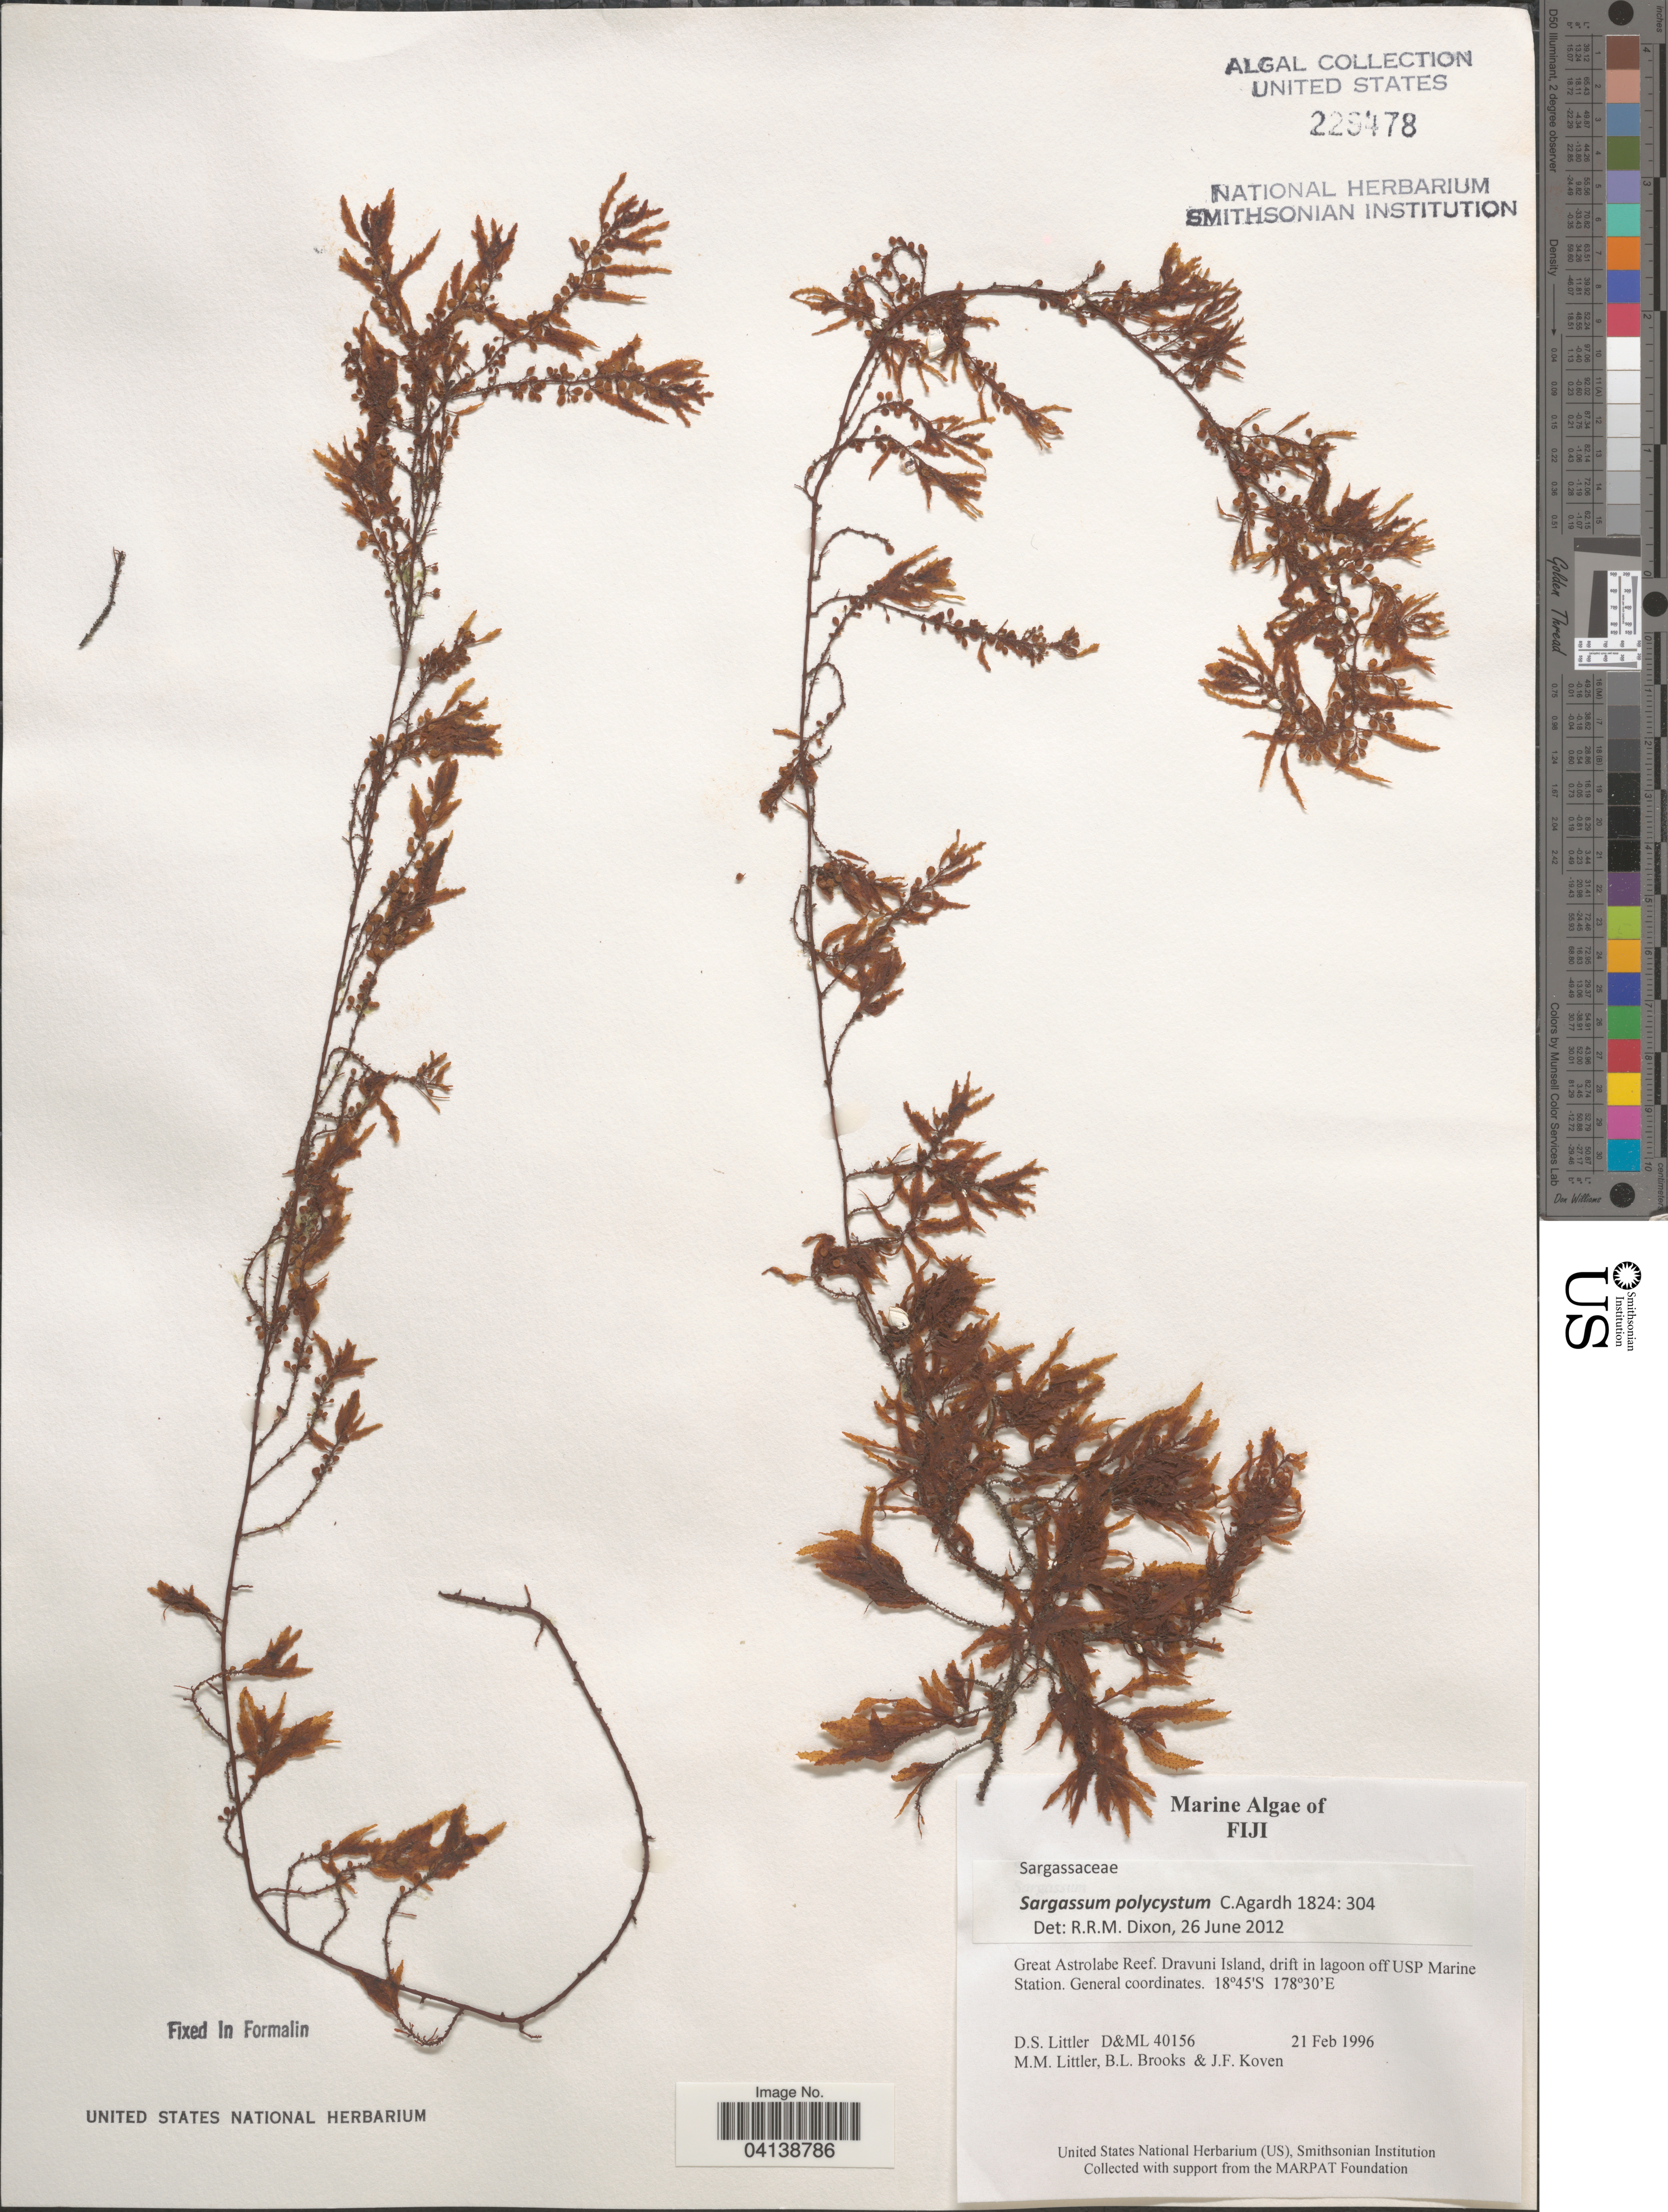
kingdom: Chromista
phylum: Ochrophyta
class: Phaeophyceae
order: Fucales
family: Sargassaceae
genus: Sargassum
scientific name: Sargassum polycystum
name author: C. Agardh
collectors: D. S. Littler, B. Brooks & J. Koven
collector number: D&ML40156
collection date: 1996-02-21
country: Fiji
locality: Great Astrolabe Reef. Dravuni Island, drift in lagoon off USP Marine Station.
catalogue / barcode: US 228478